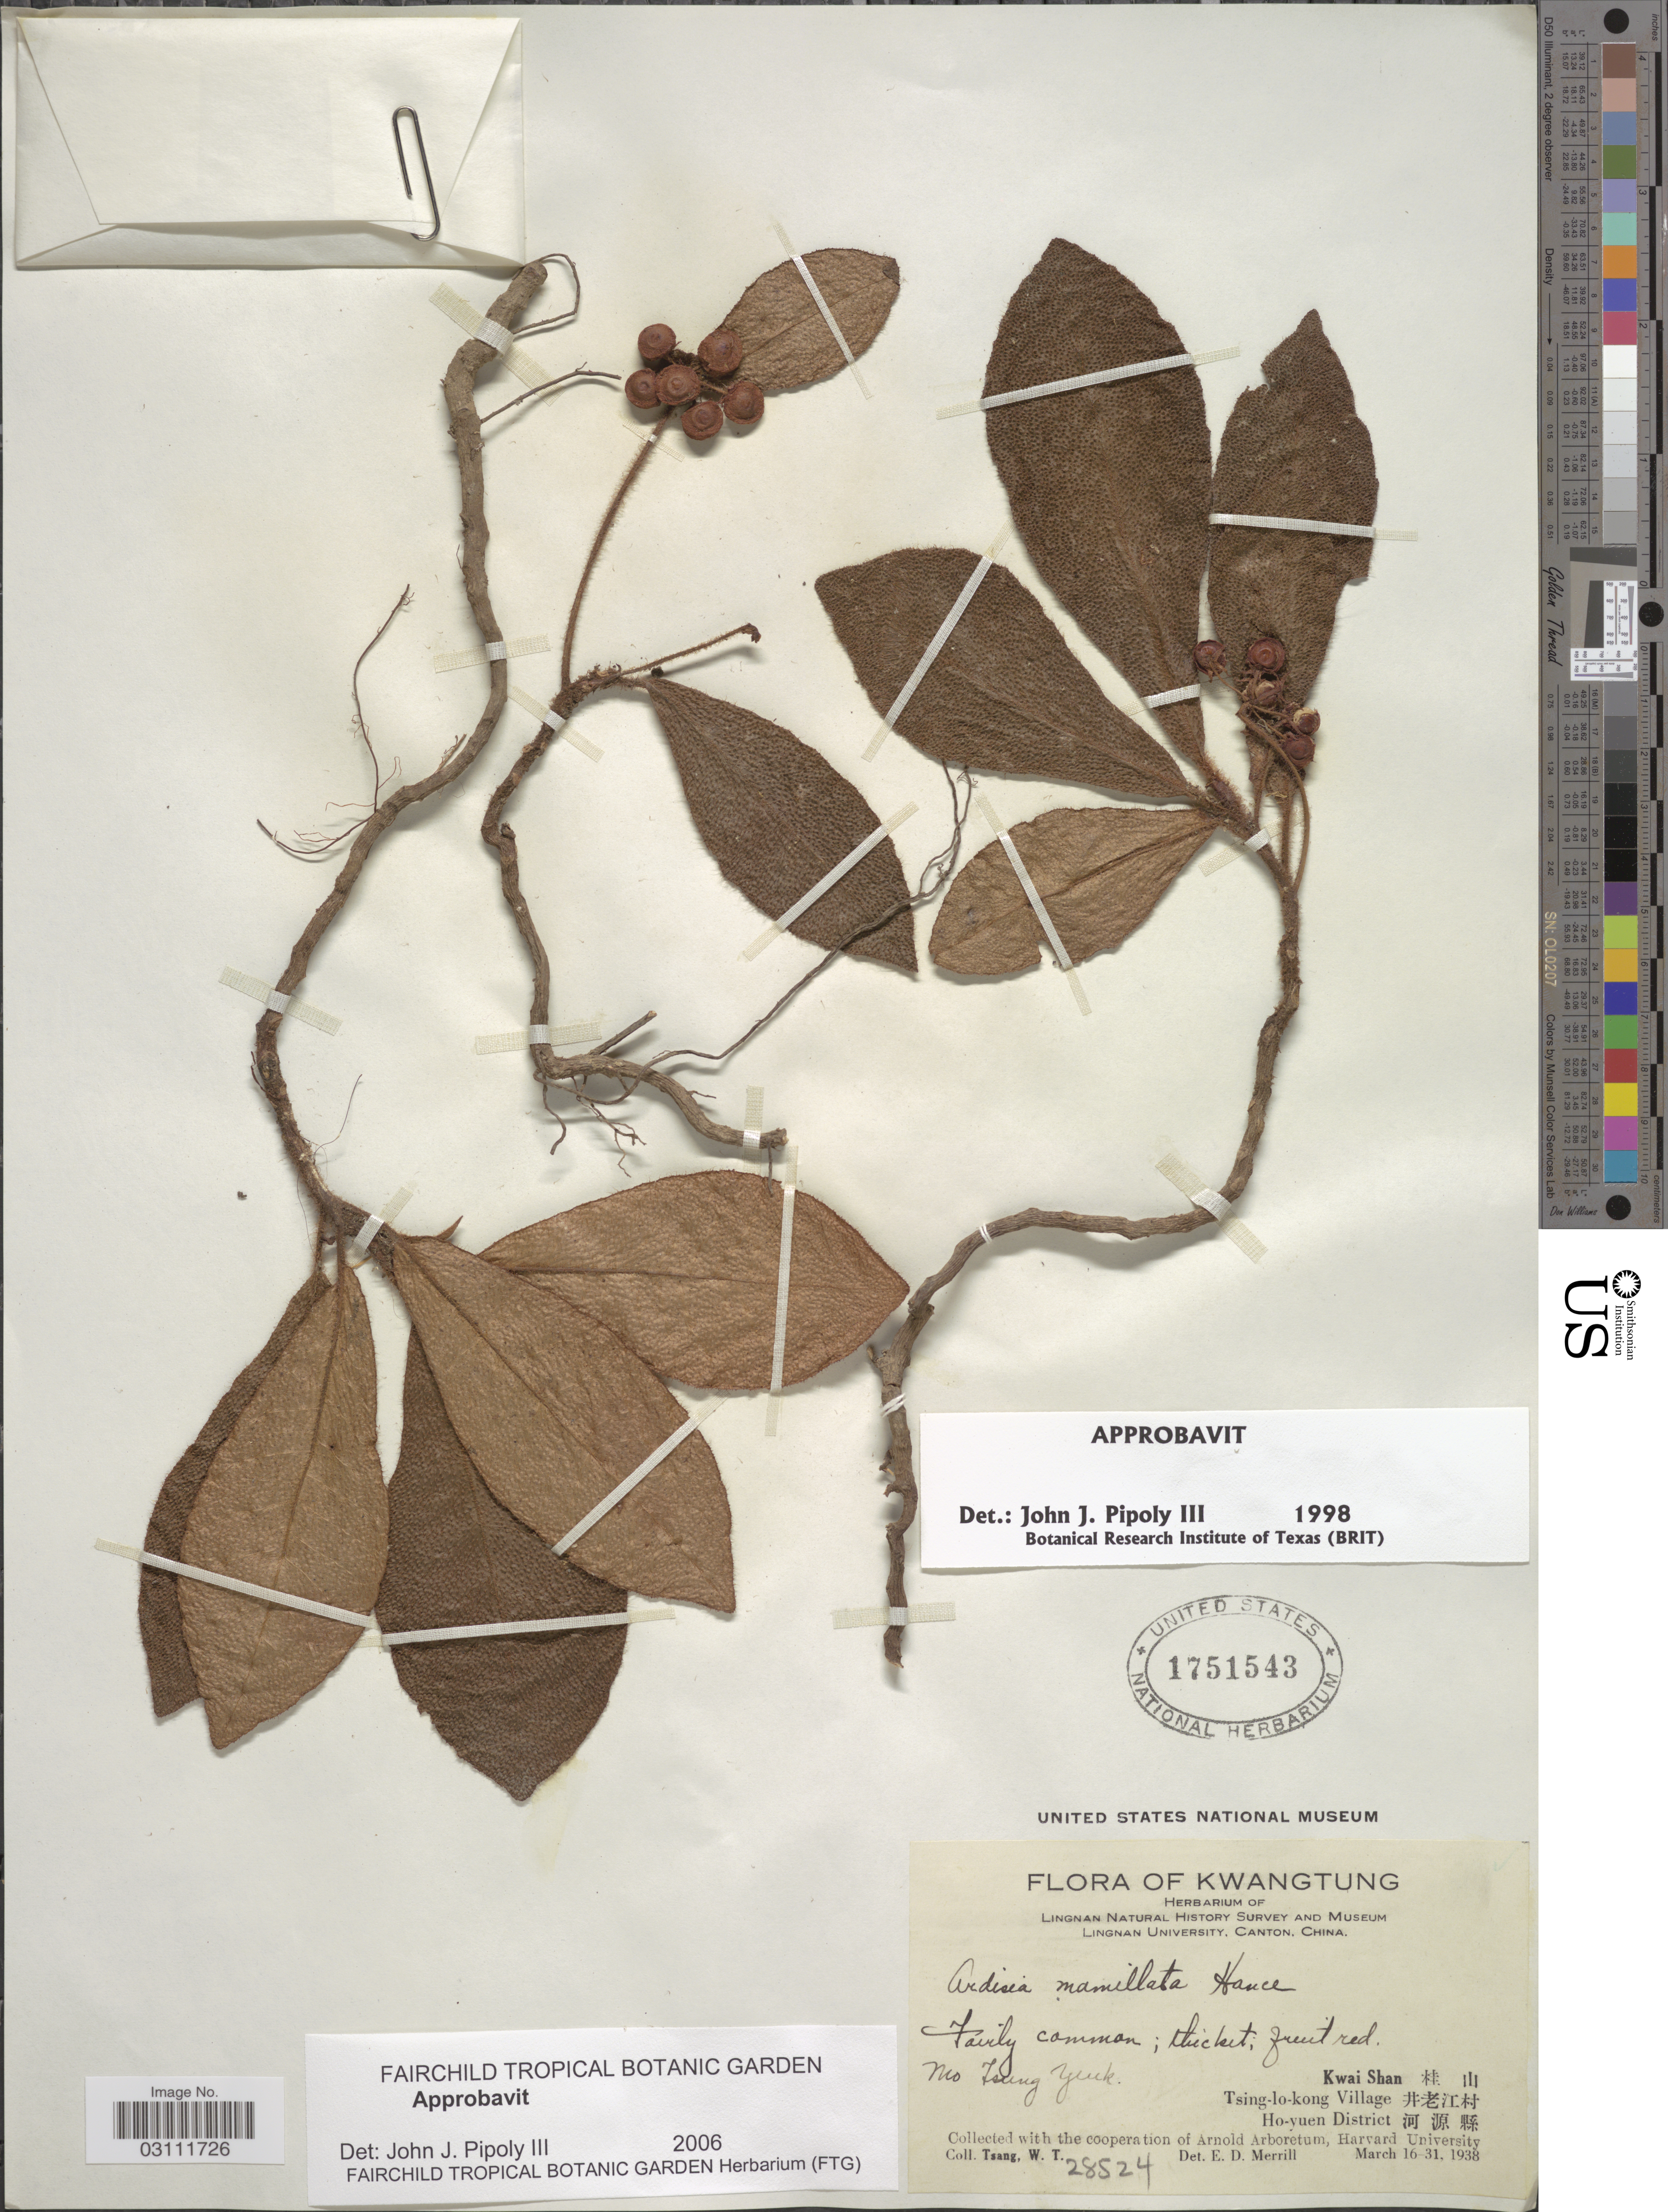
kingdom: Plantae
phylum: Tracheophyta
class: Magnoliopsida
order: Ericales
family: Primulaceae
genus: Ardisia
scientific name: Ardisia mamillata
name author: Hance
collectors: W. T. Tsang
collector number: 28524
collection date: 1938-03-16/1938-03-31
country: China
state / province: Guangdong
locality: Kwangtung, Kwai Shan, Tsing-lo-kong Village, Ho-yuen District, Mo Tsung Yeuk [interpreted].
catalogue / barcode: US 1751543